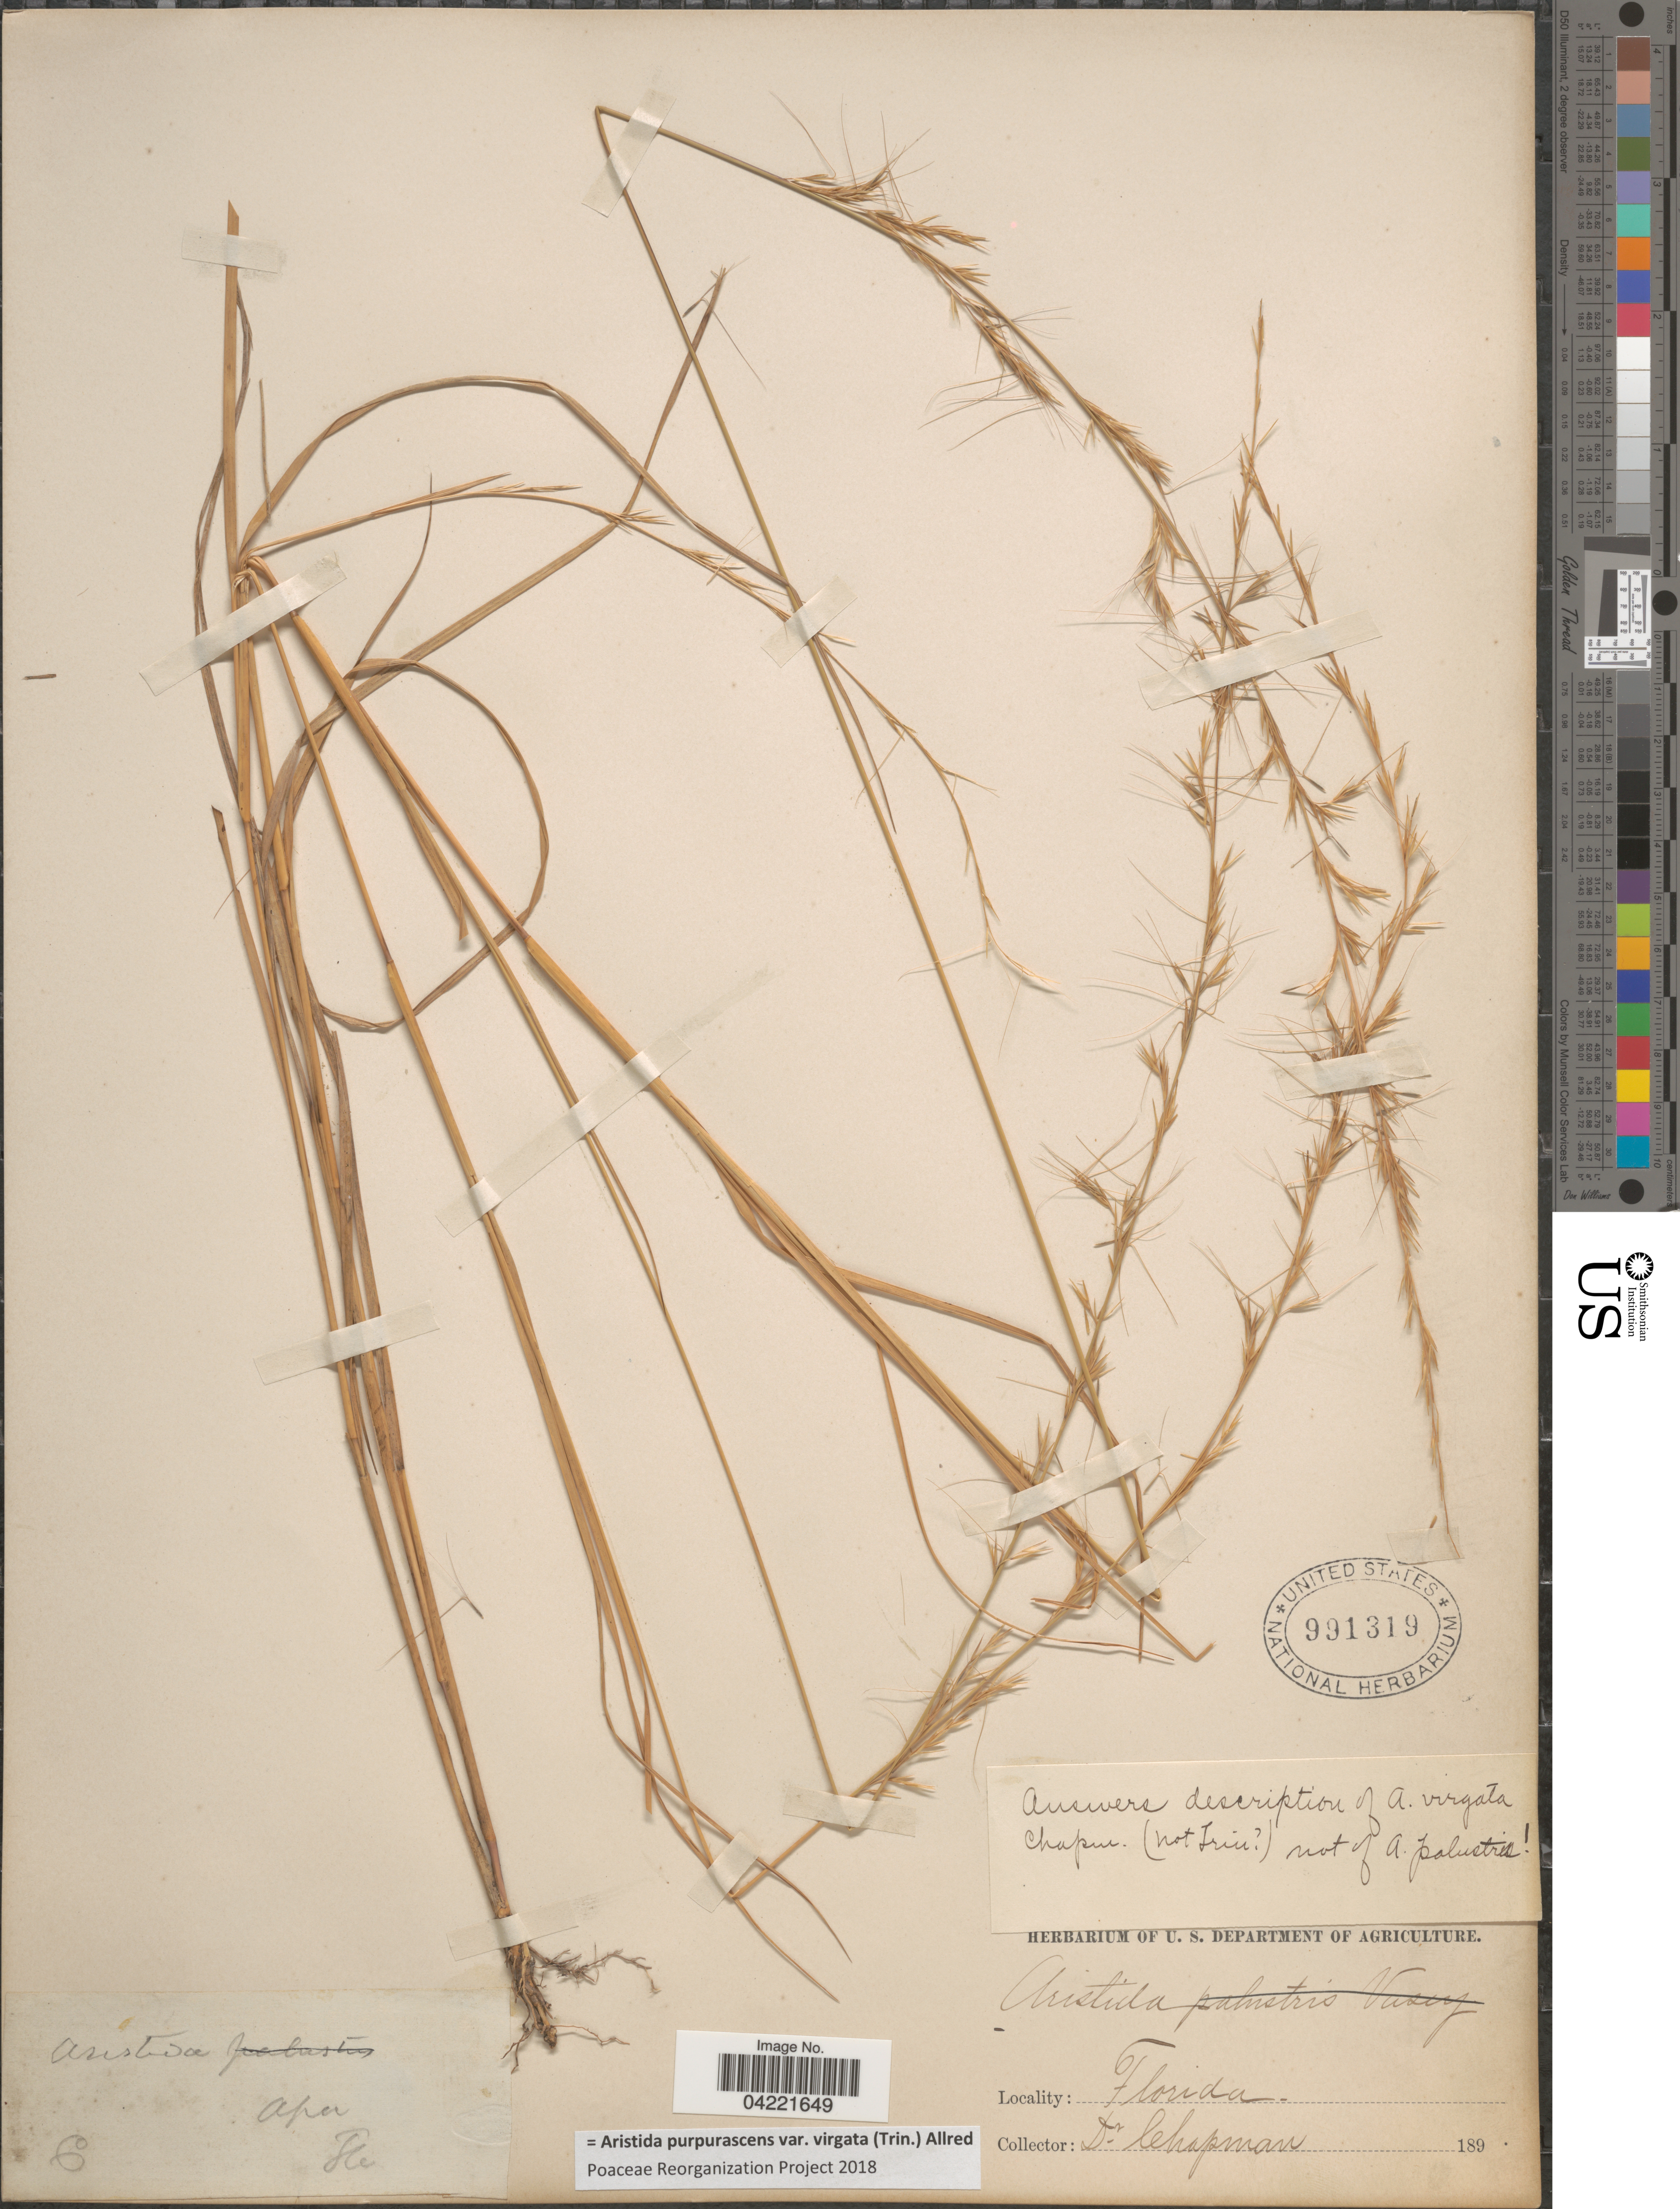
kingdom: Plantae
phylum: Tracheophyta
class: Liliopsida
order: Poales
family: Poaceae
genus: Aristida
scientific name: Aristida purpurascens var. virgata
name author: (Trin.) Allred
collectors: A. Chapman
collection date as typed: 189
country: United States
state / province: Florida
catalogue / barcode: US 991319